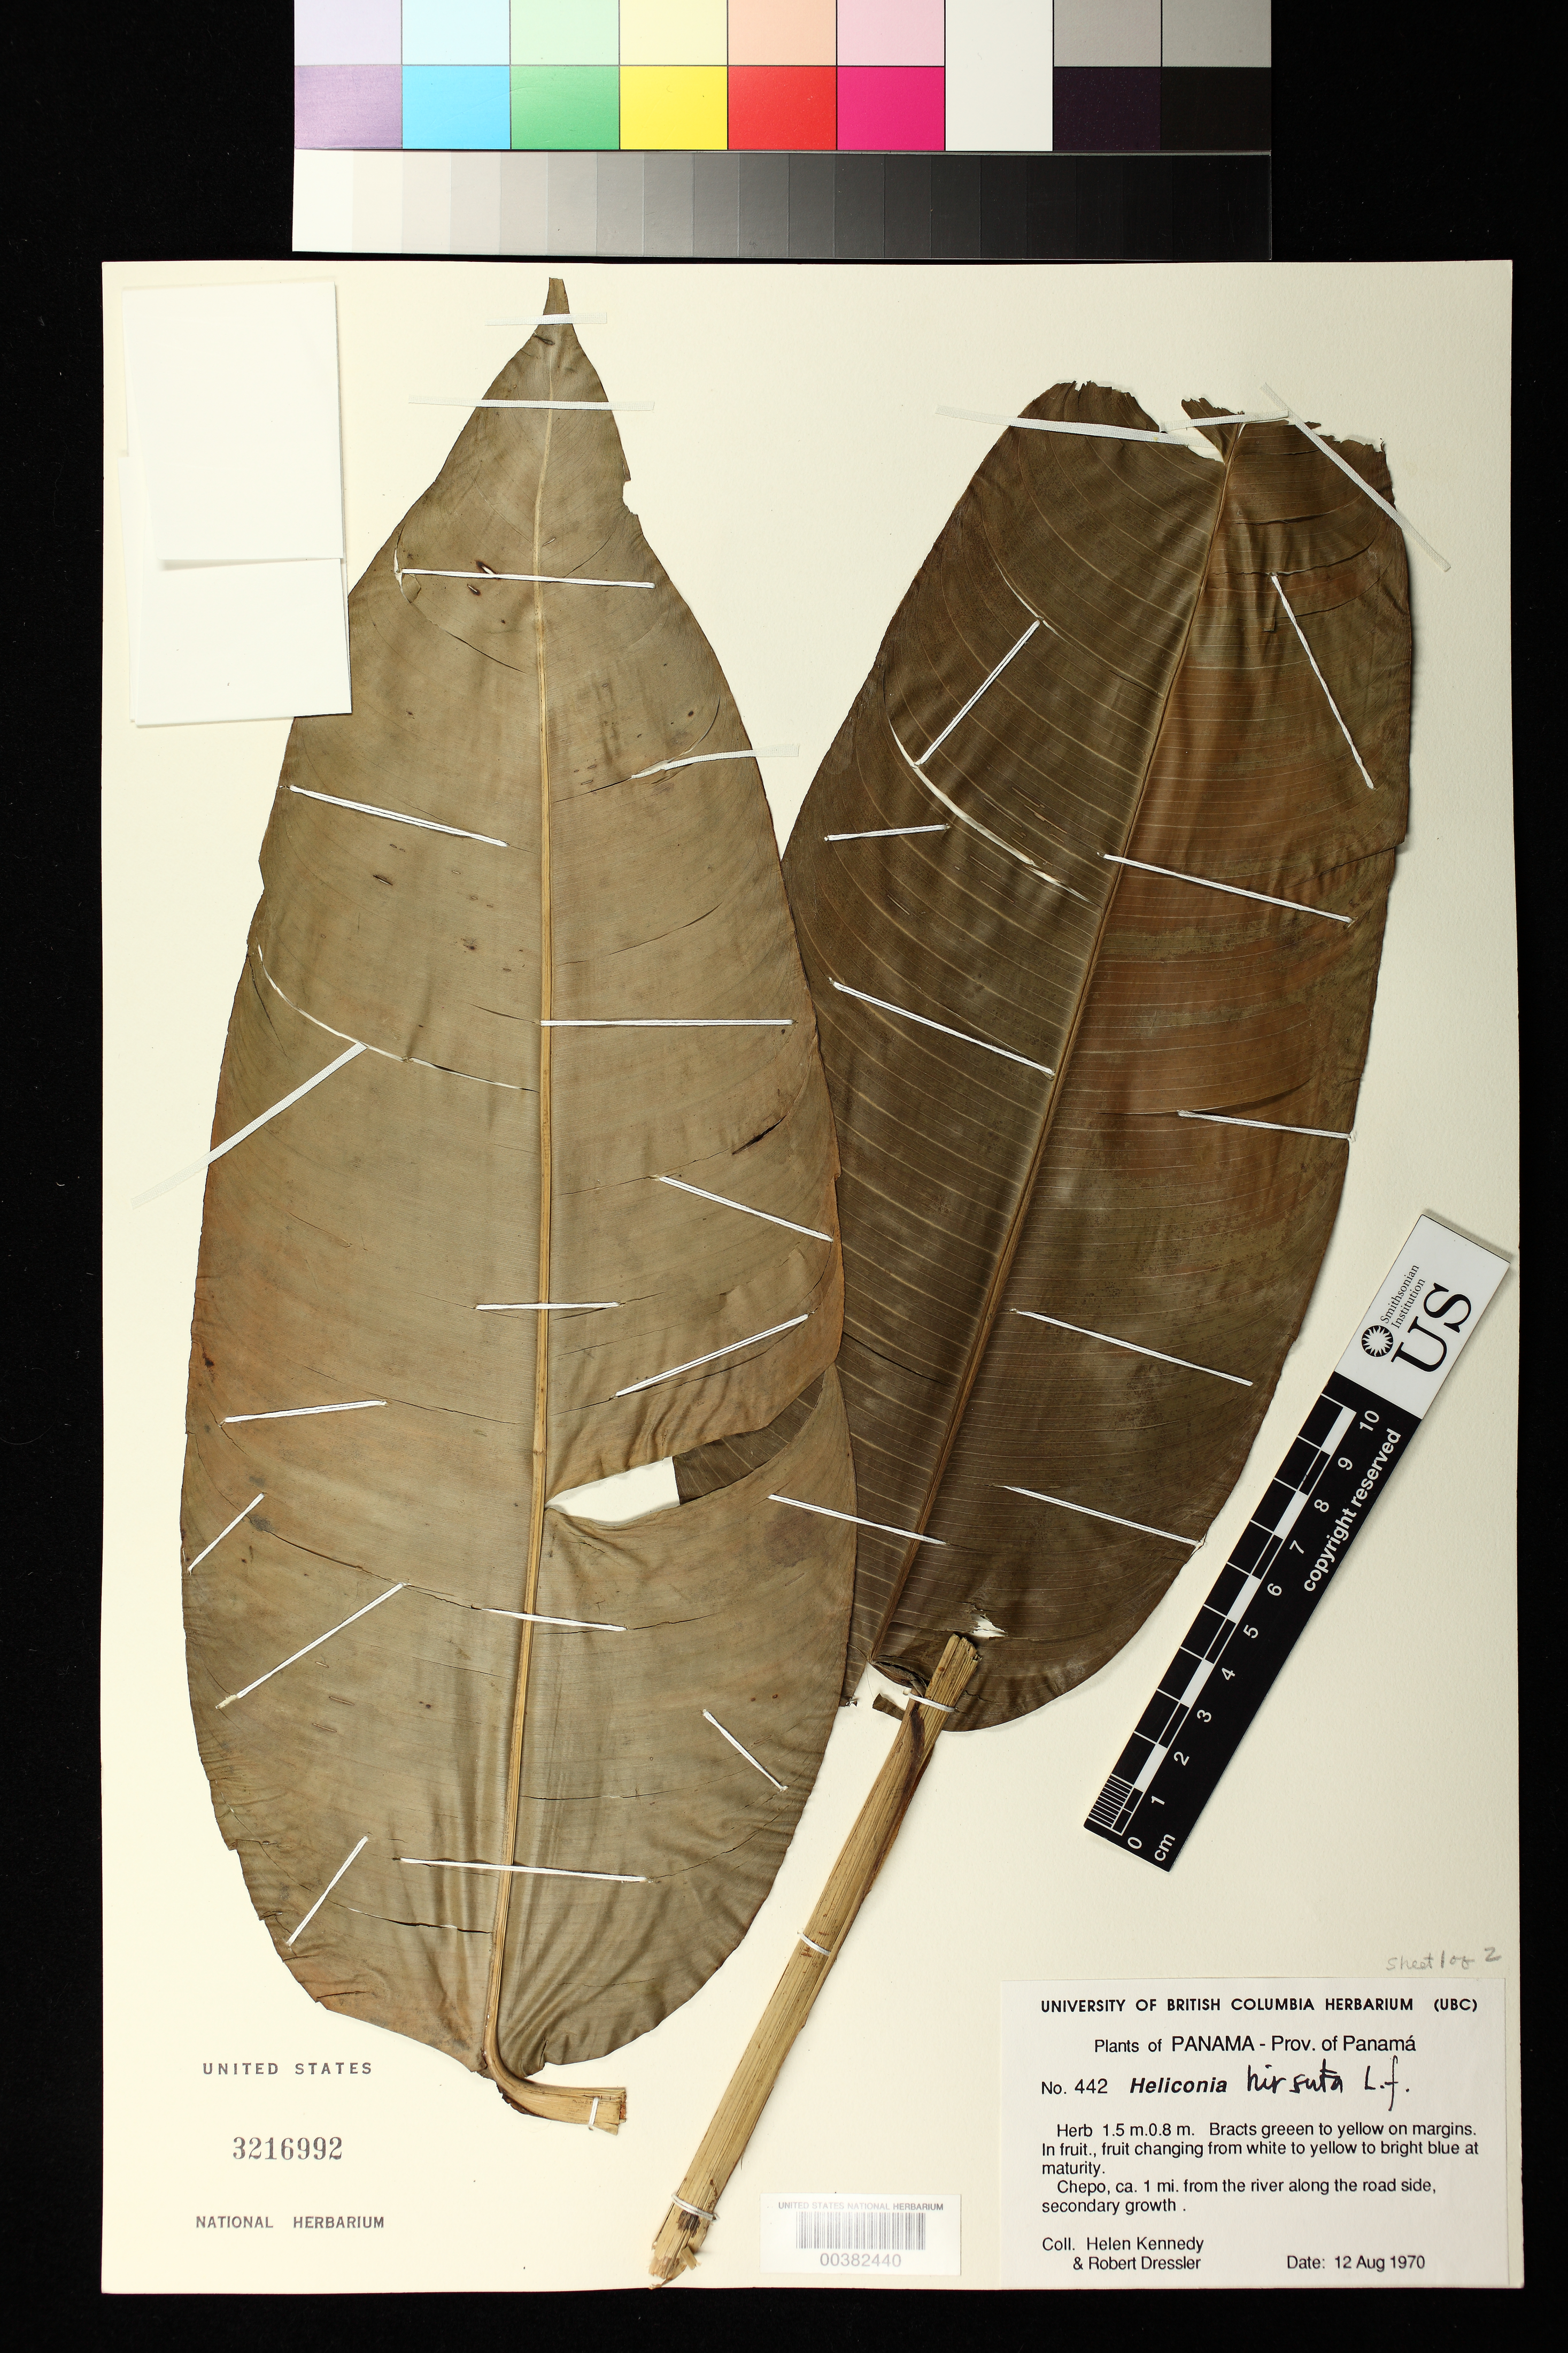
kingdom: Plantae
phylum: Tracheophyta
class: Liliopsida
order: Zingiberales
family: Heliconiaceae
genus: Heliconia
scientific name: Heliconia hirsuta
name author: L. f.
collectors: H. Kennedy & R. Dressler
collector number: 442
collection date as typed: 12 Aug 1970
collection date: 1970-08-12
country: Panama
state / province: Panamá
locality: Chepo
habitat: Secondary growth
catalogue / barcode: US 3216992